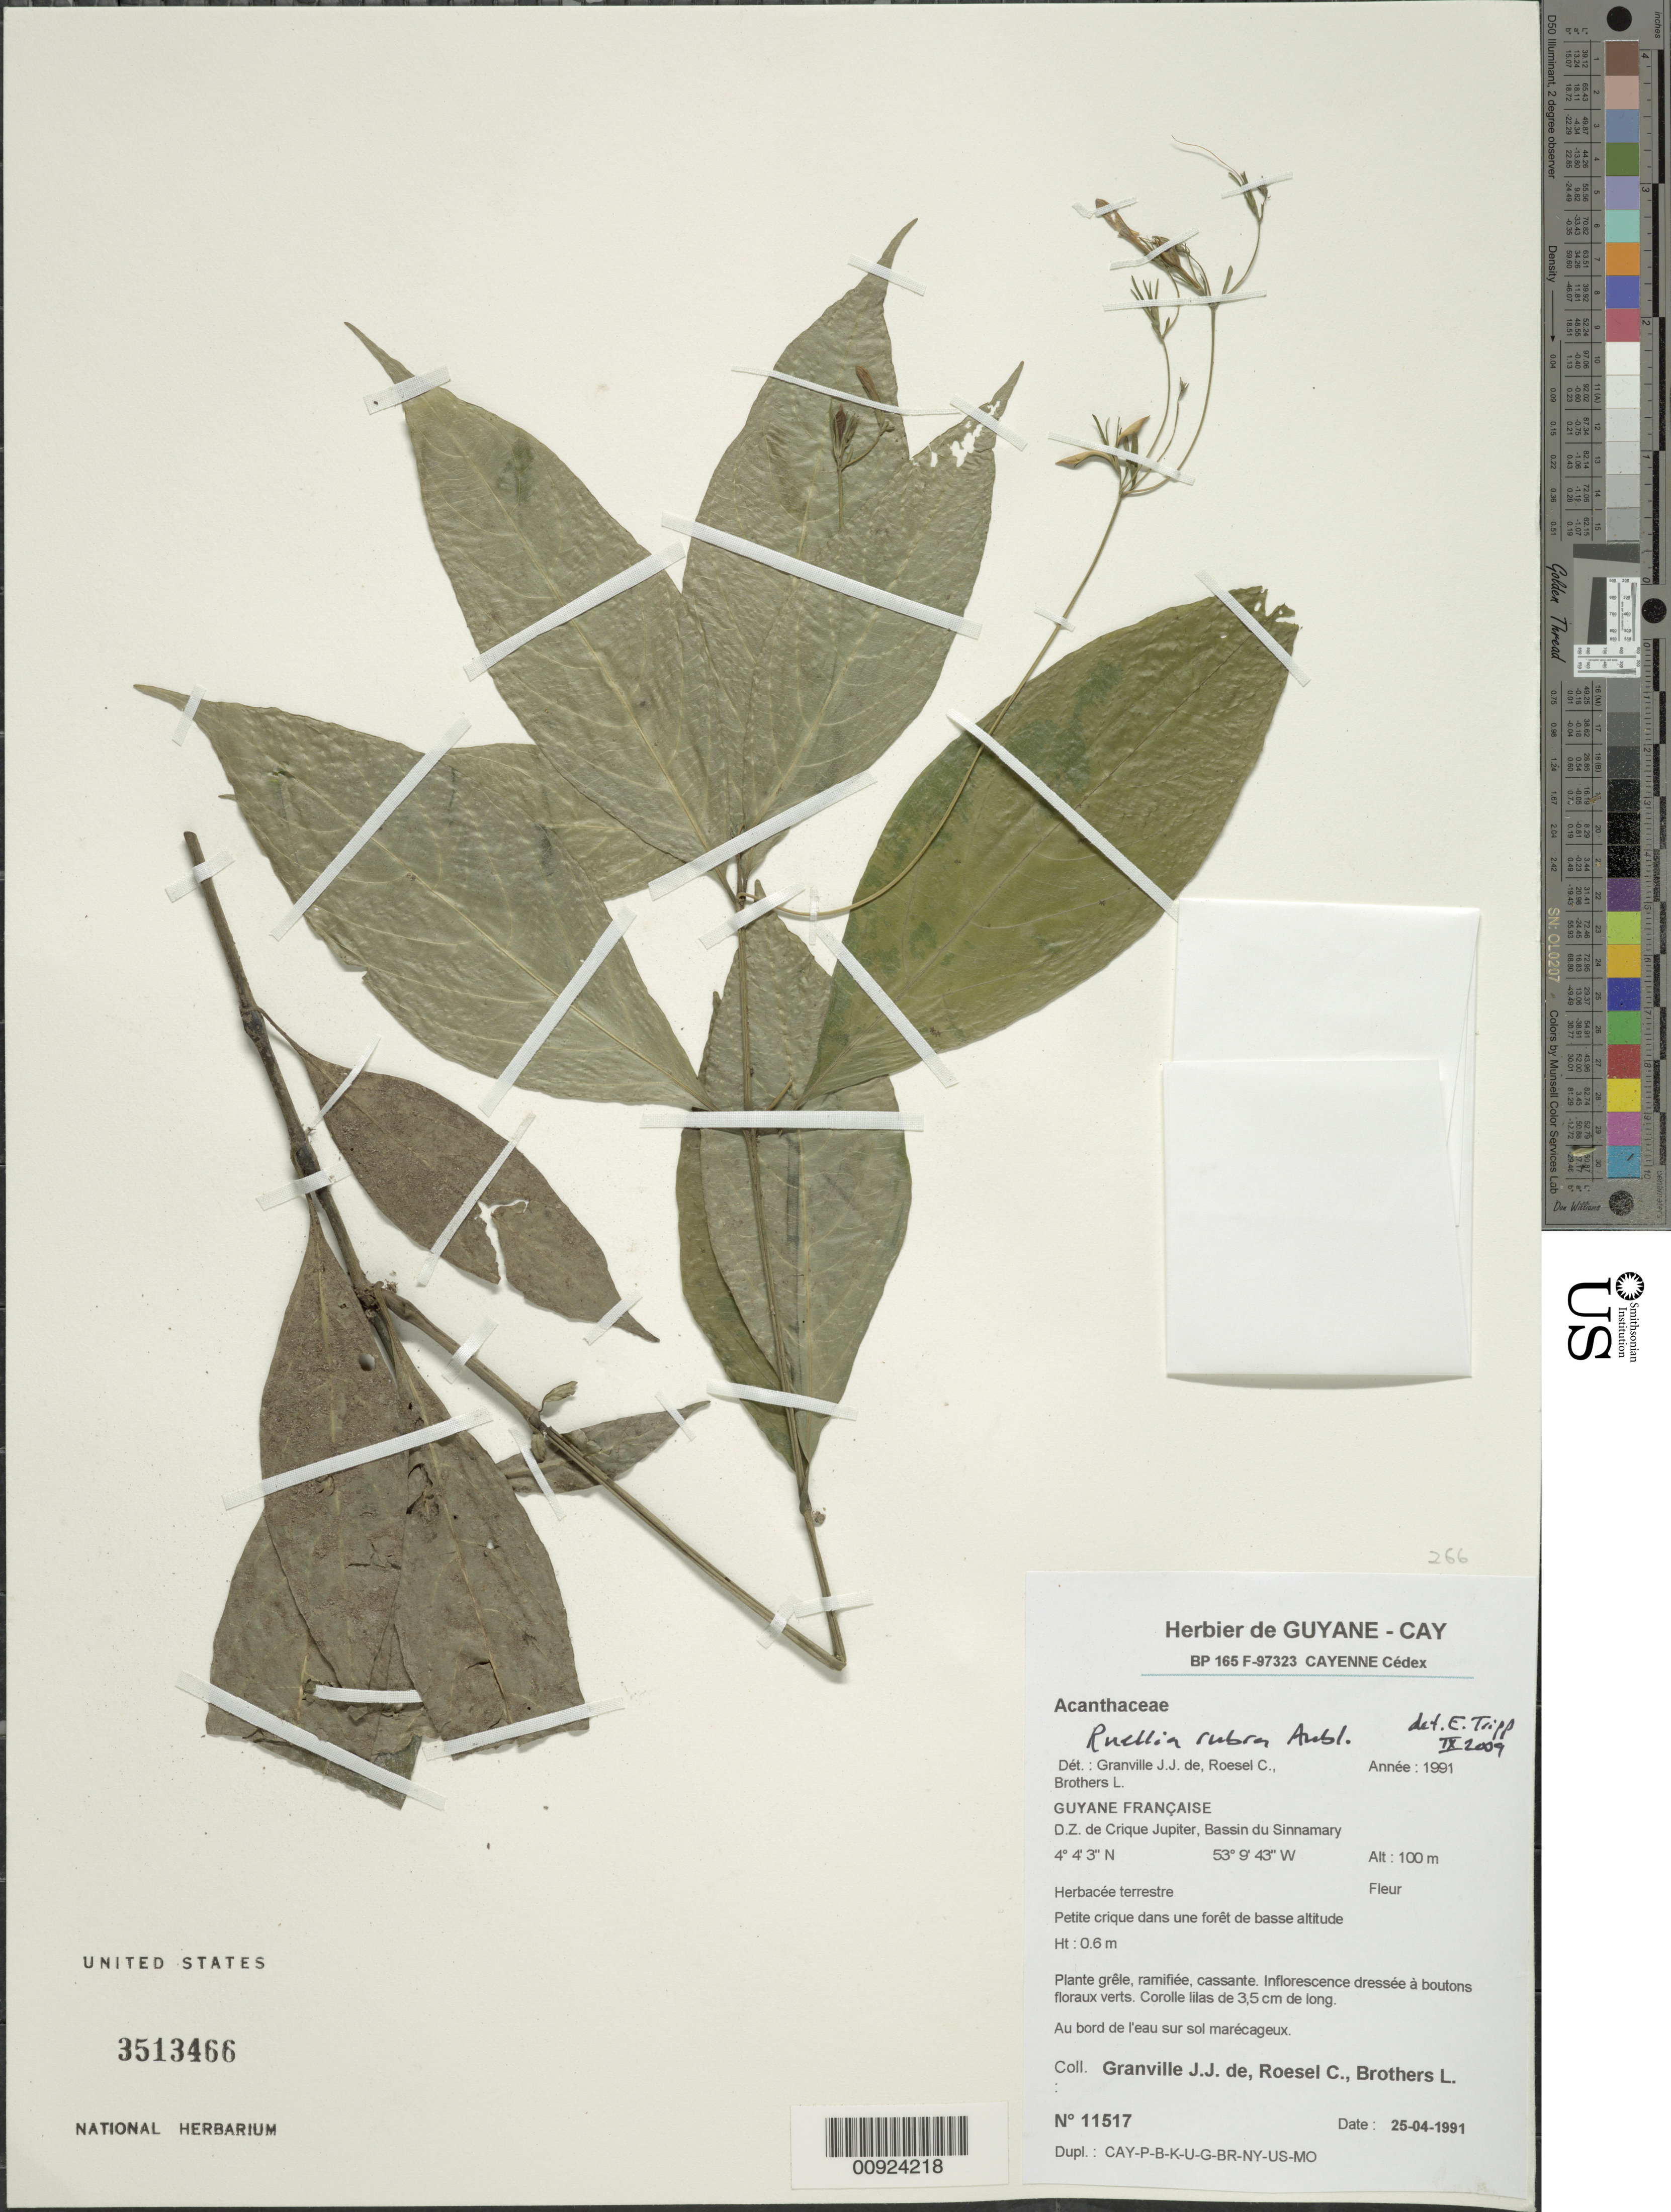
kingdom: Plantae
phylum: Tracheophyta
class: Magnoliopsida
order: Lamiales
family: Acanthaceae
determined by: Granville, J. J.; Roesel, C. S.; Brothers, Leslie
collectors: J.-J. de Granville, C. S. Roesel & L. Brothers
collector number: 11517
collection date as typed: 25-Apr-91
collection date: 1991-04-25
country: French Guiana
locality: D.Z. de Crique Jupiter, Bassin du Sinnamary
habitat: Petite crique dans une foret de basse altitude. Au bord de l'eau sur sol marecageux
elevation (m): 100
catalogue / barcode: US 3513466